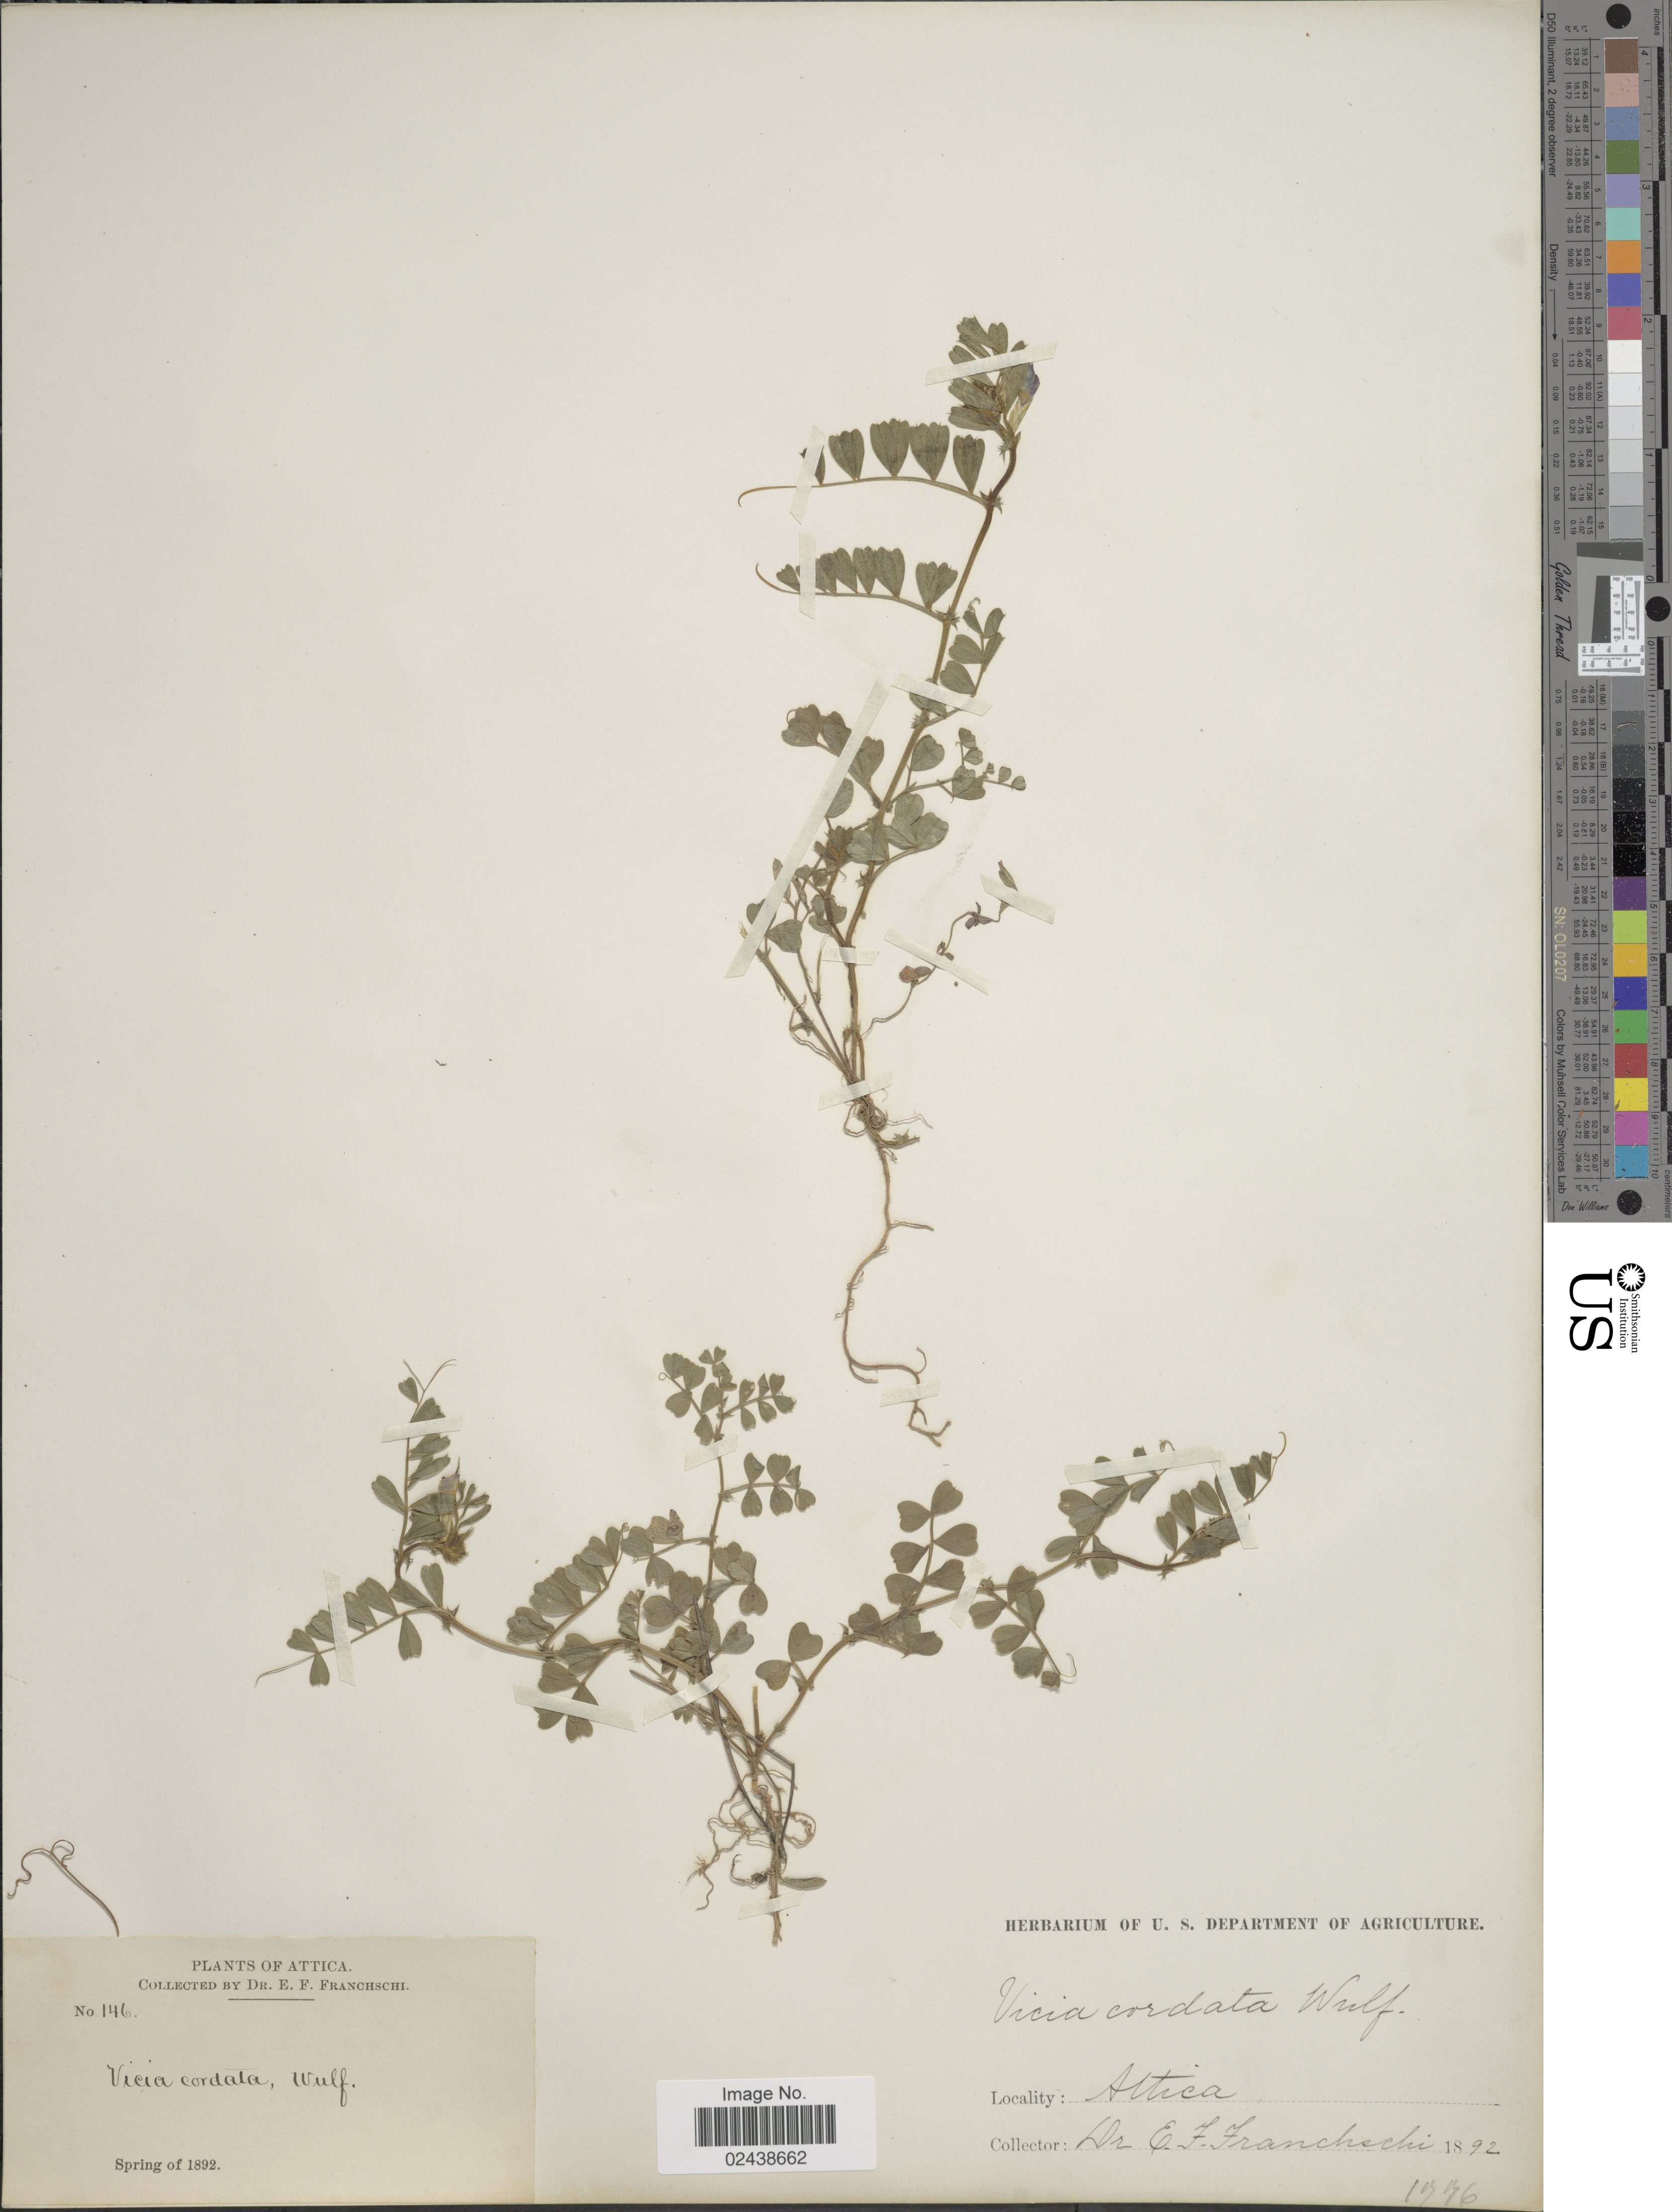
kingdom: Plantae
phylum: Tracheophyta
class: Magnoliopsida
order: Fabales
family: Fabaceae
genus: Vicia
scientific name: Vicia cordata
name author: Hoppe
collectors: E. Franchschi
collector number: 146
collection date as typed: Spring of 1892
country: Greece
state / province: Attica